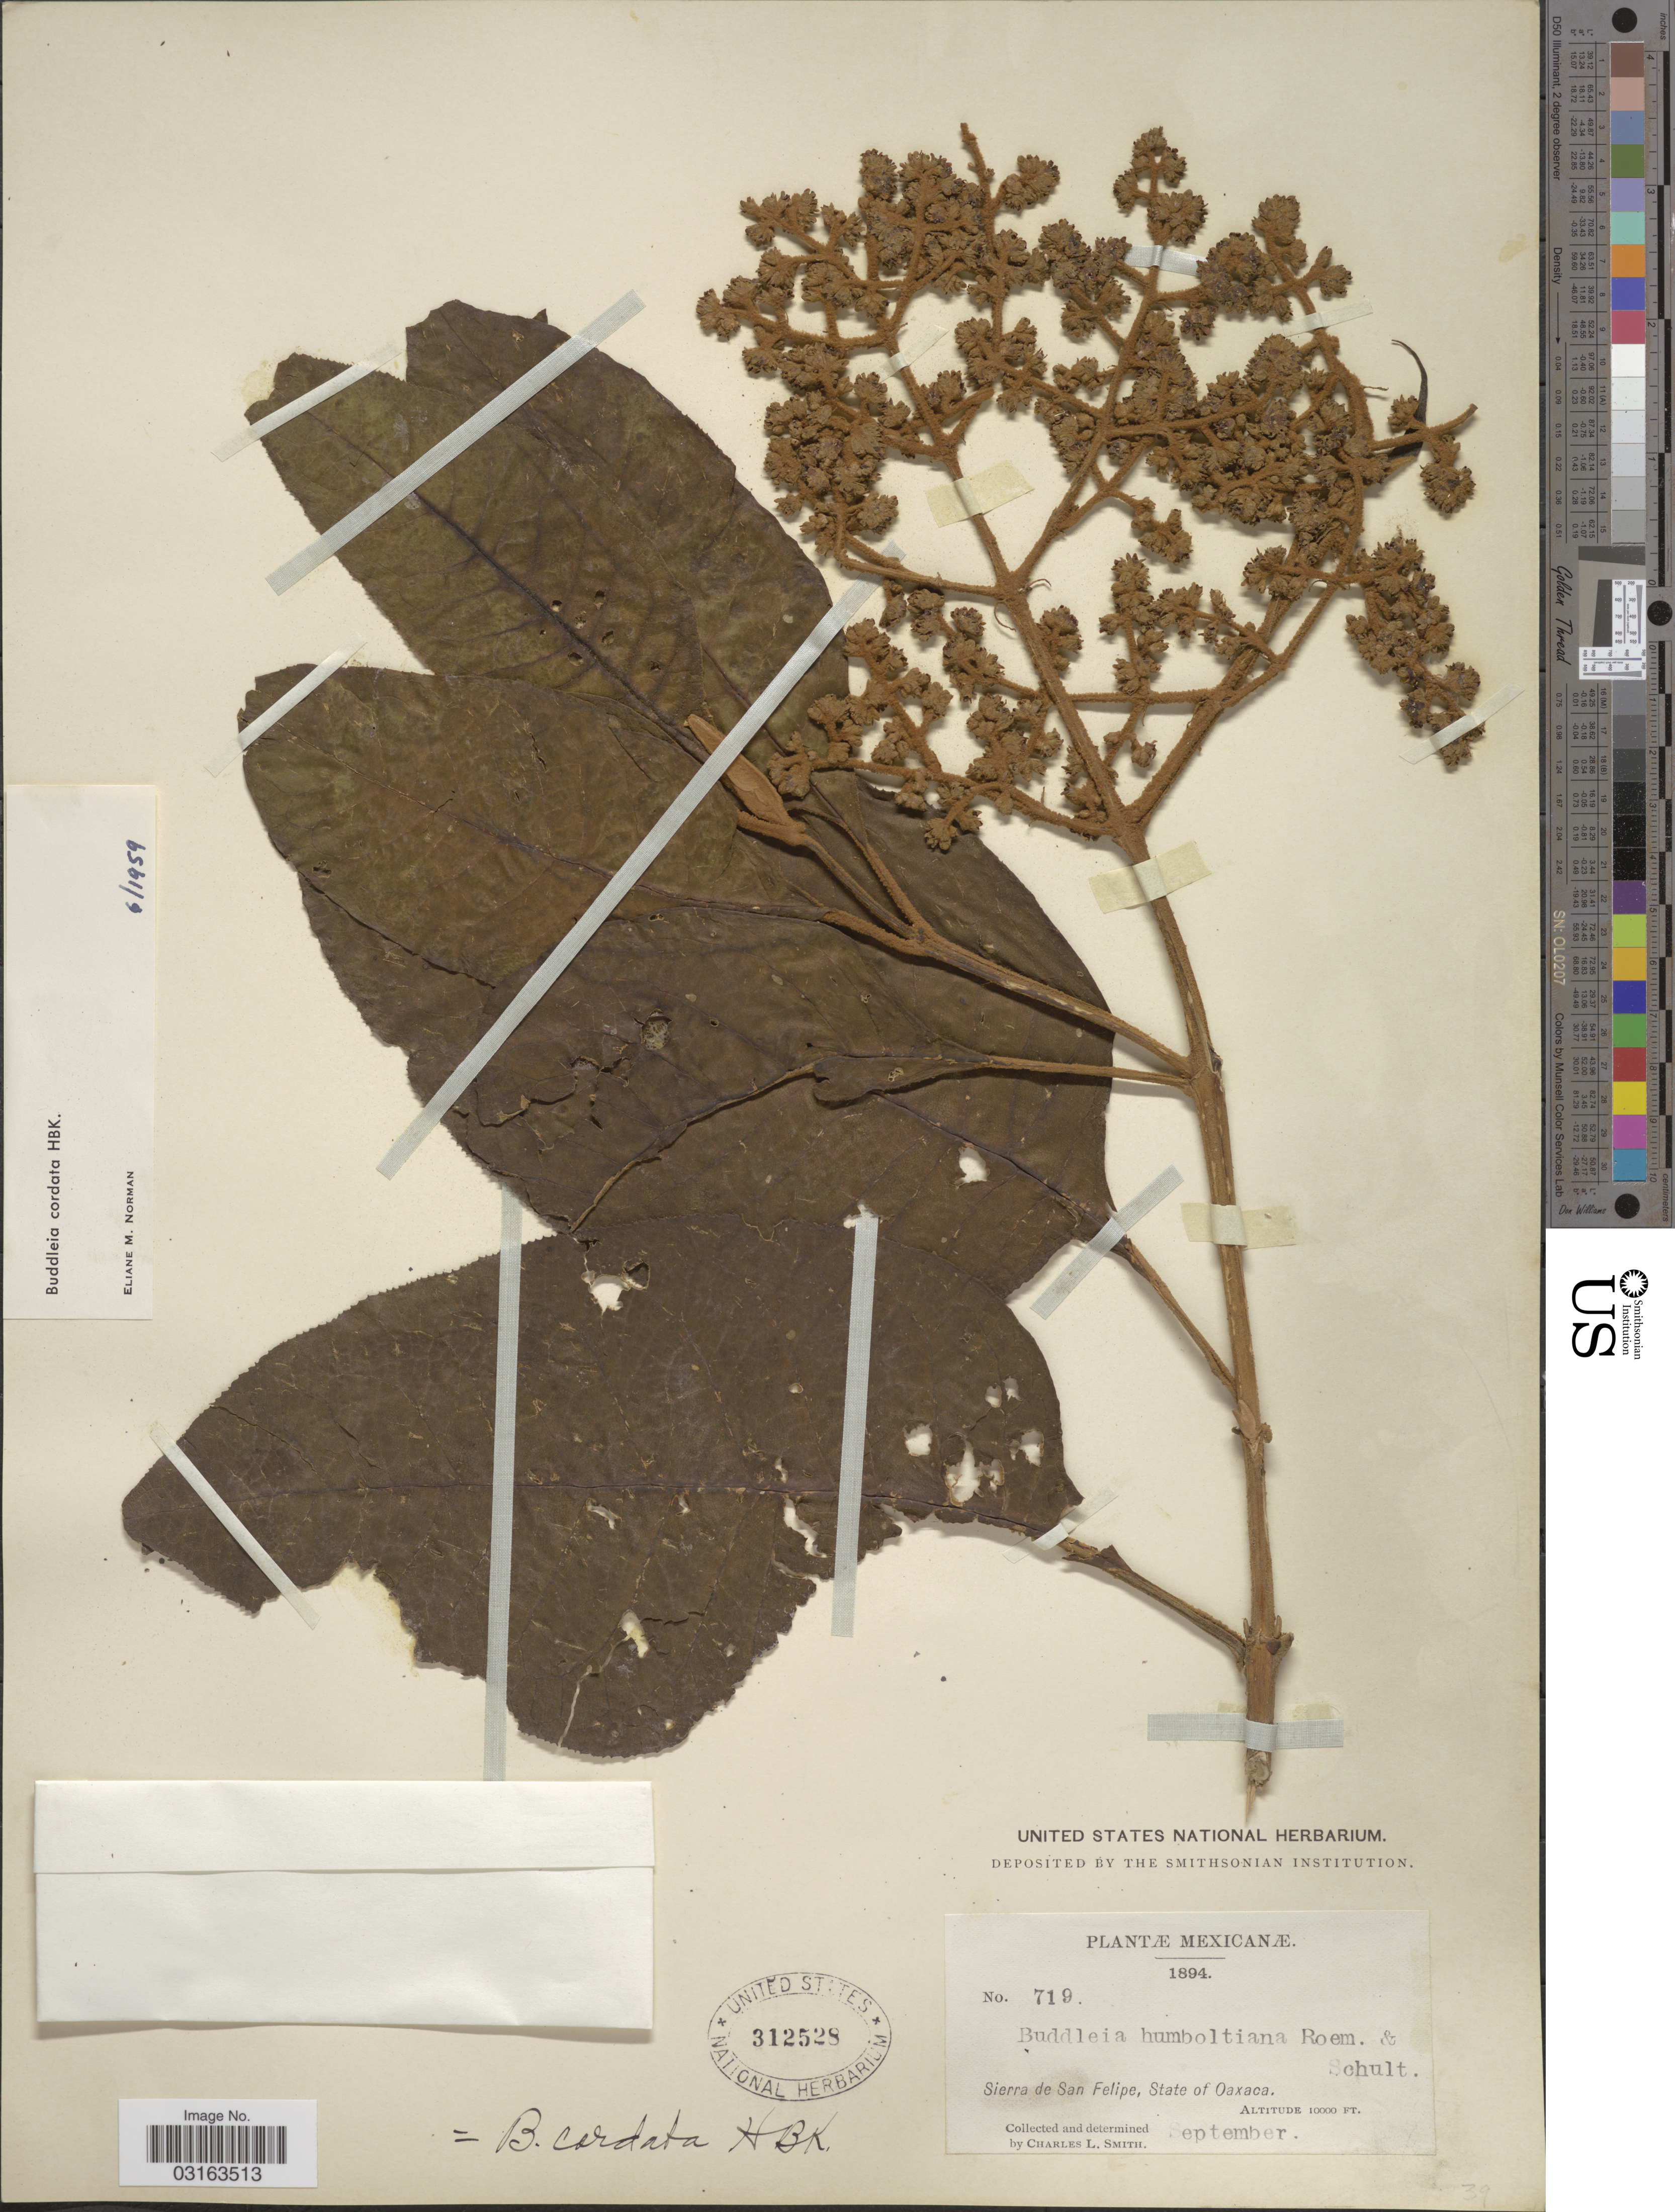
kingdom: Plantae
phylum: Tracheophyta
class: Magnoliopsida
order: Lamiales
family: Scrophulariaceae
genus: Buddleja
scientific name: Buddleja cordata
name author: Kunth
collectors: C. L. Smith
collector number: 719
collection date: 1894-09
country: Mexico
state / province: Oaxaca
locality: Sierra de San Felipe.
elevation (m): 3048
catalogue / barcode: US 312528